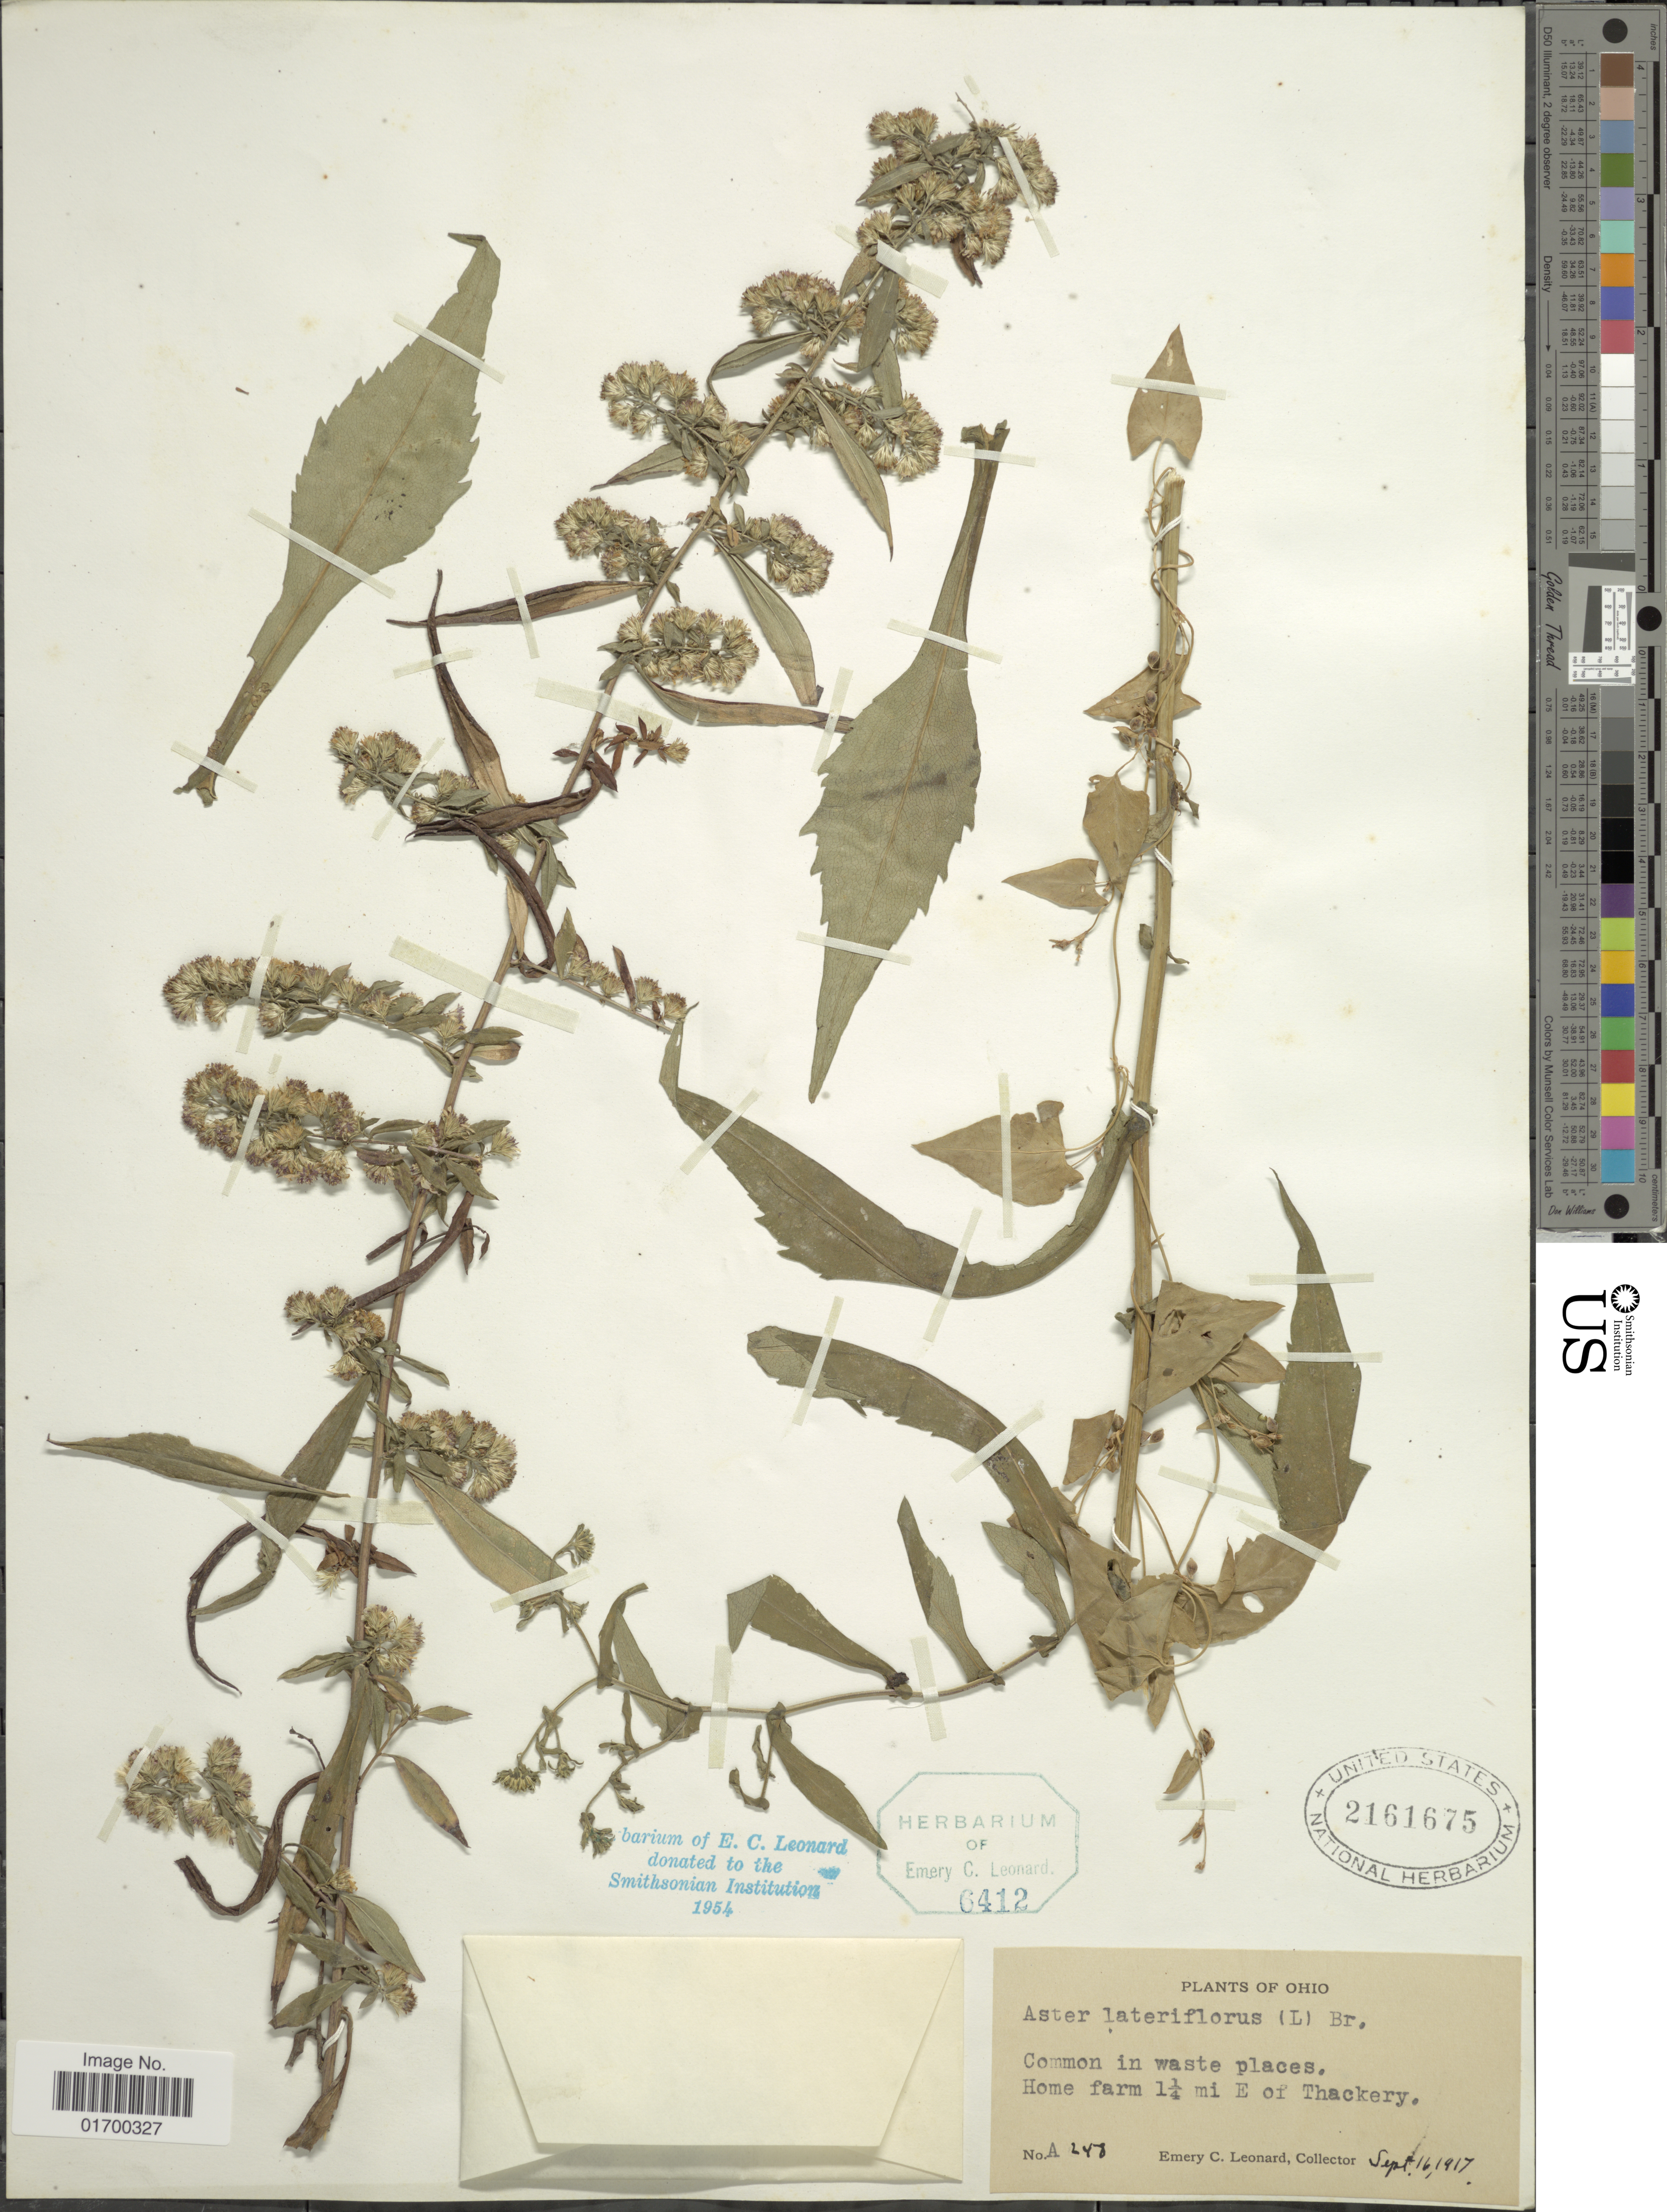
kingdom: Plantae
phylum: Tracheophyta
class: Magnoliopsida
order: Asterales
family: Asteraceae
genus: Symphyotrichum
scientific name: Symphyotrichum lateriflorum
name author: (L.) Á. Löve & D. Löve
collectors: E. C. Leonard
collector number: A248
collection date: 1917-09-16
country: United States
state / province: Ohio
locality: Common in waste places, Home Farm 1¼ mi E of Thackery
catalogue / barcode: US 2161675